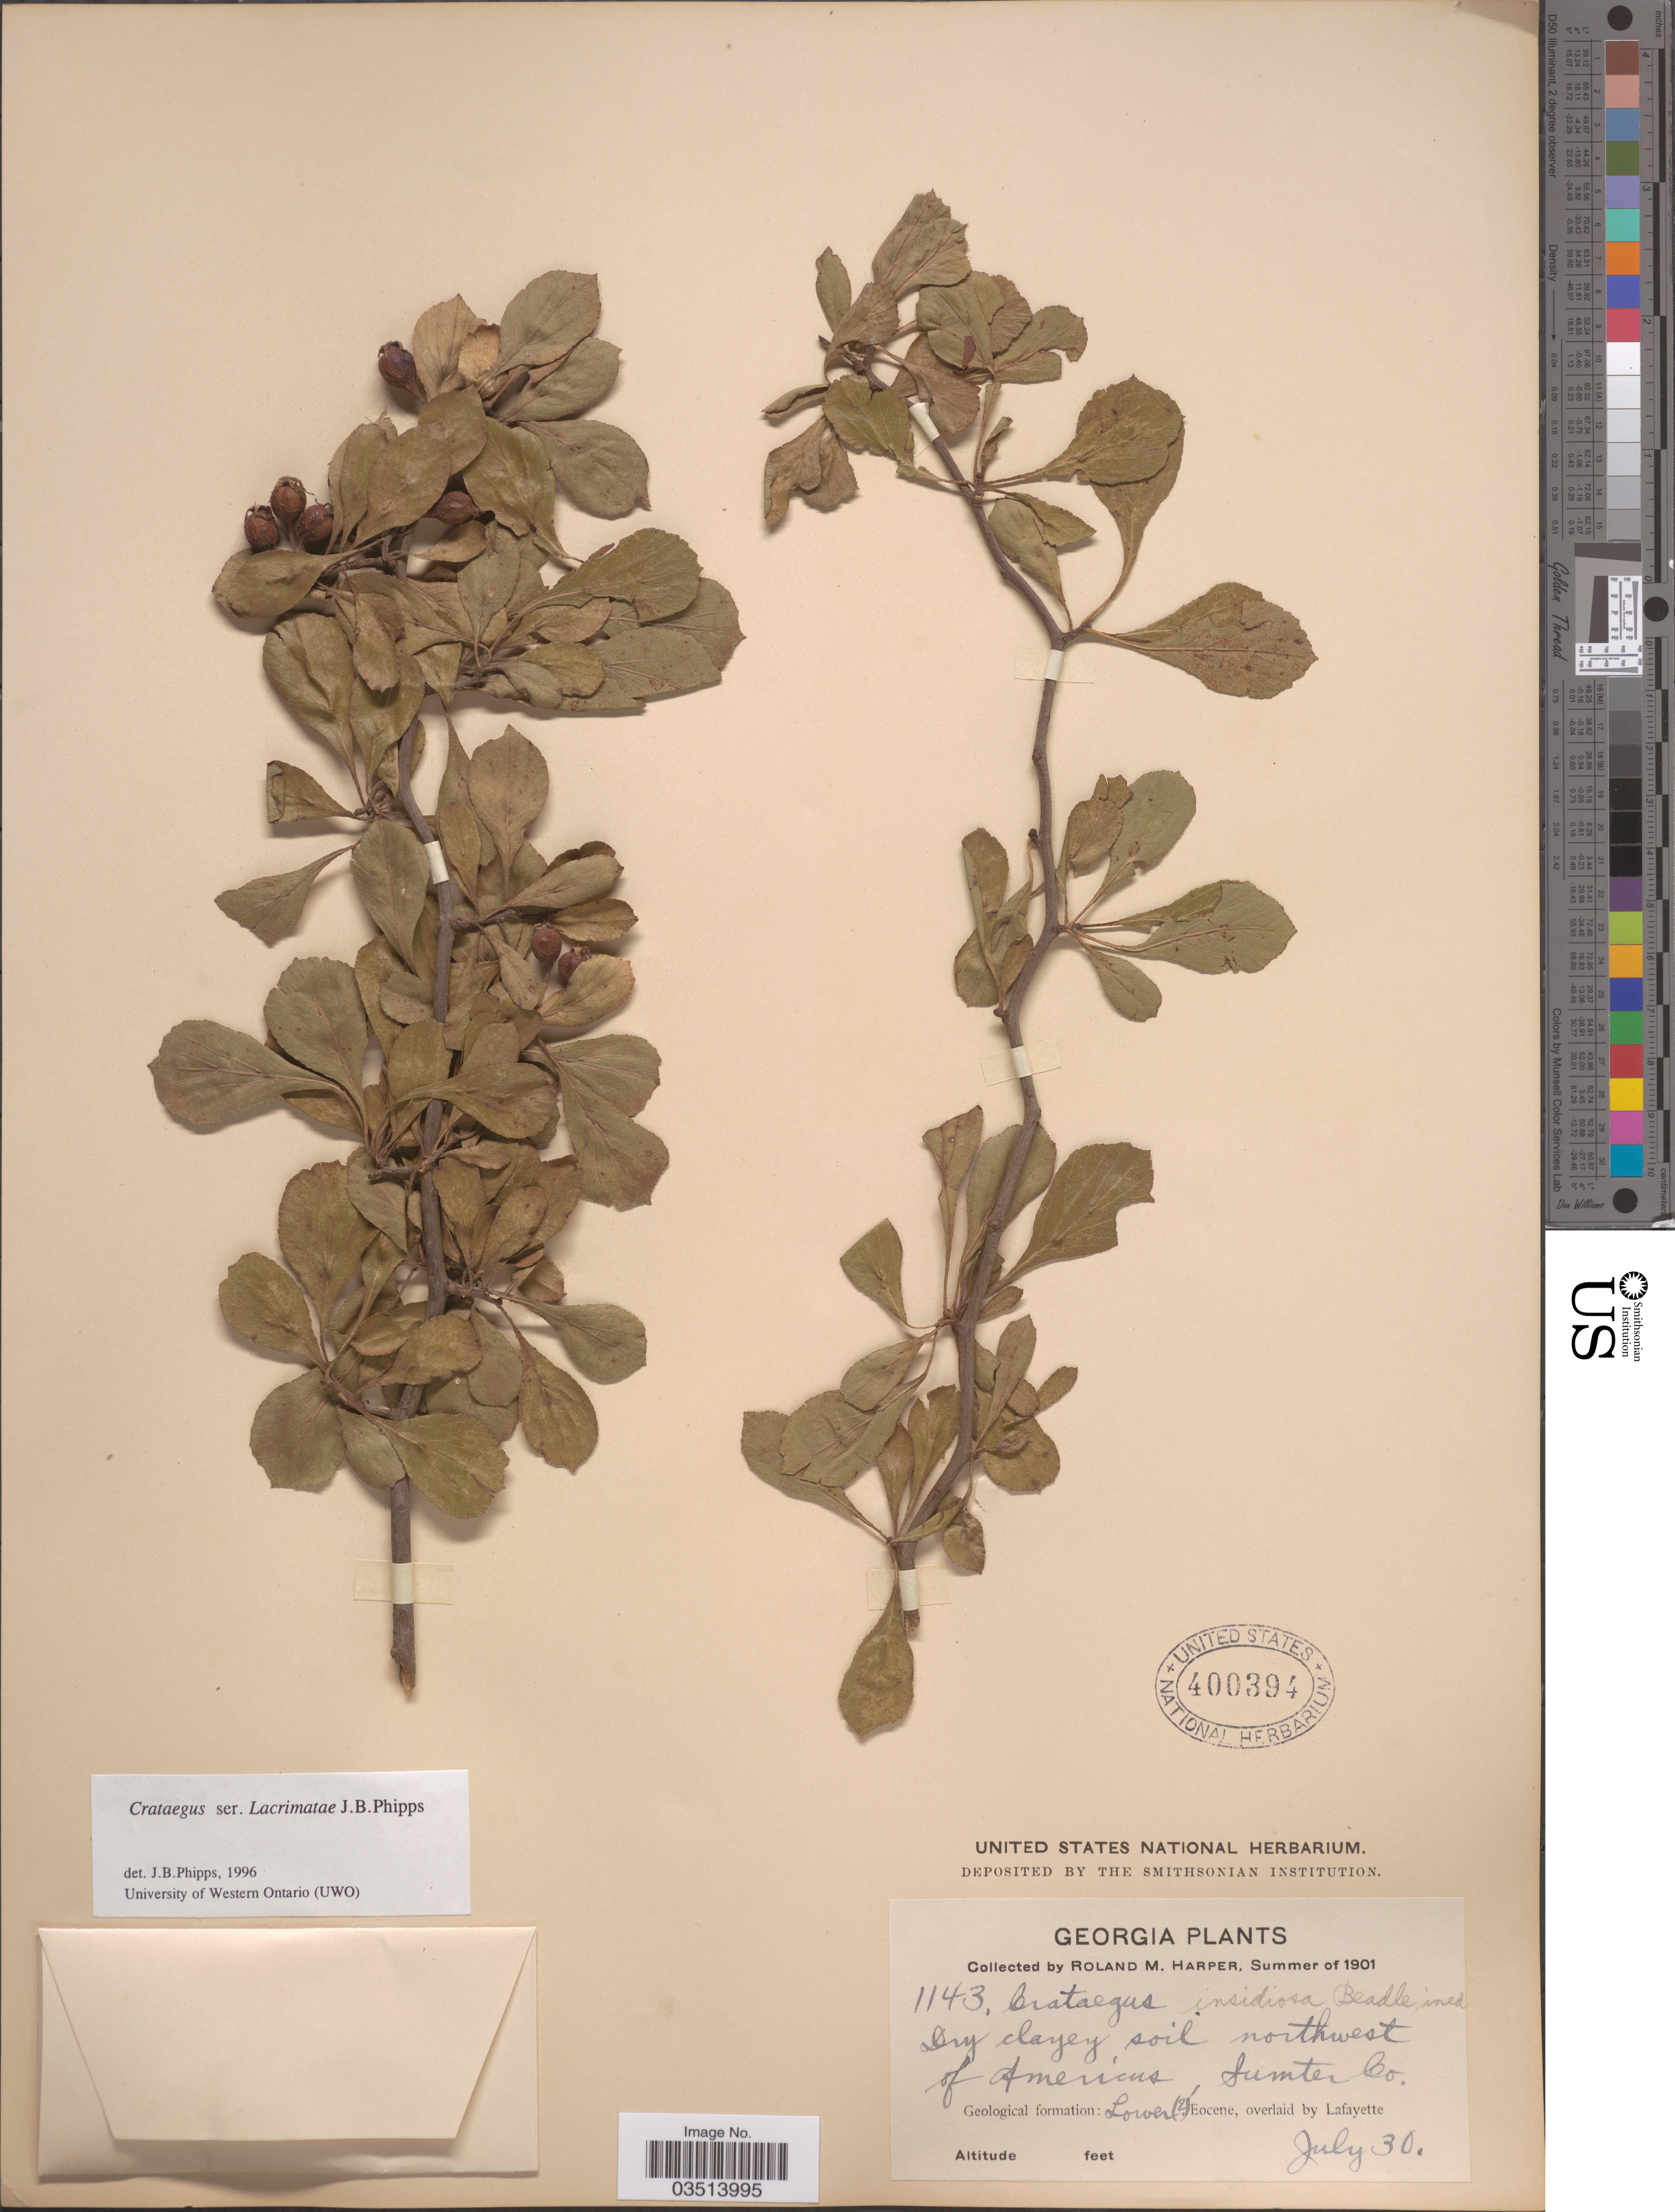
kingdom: Plantae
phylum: Tracheophyta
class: Magnoliopsida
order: Rosales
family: Rosaceae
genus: Crataegus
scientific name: Crataegus condigna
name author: Beadle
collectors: R. Harper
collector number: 1143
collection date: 1901-07-30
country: United States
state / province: Georgia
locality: Northwest of Americus, Sumter Co. Geological formation: Lower Eocene, overlaid by Lafayette.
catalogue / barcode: US 400394